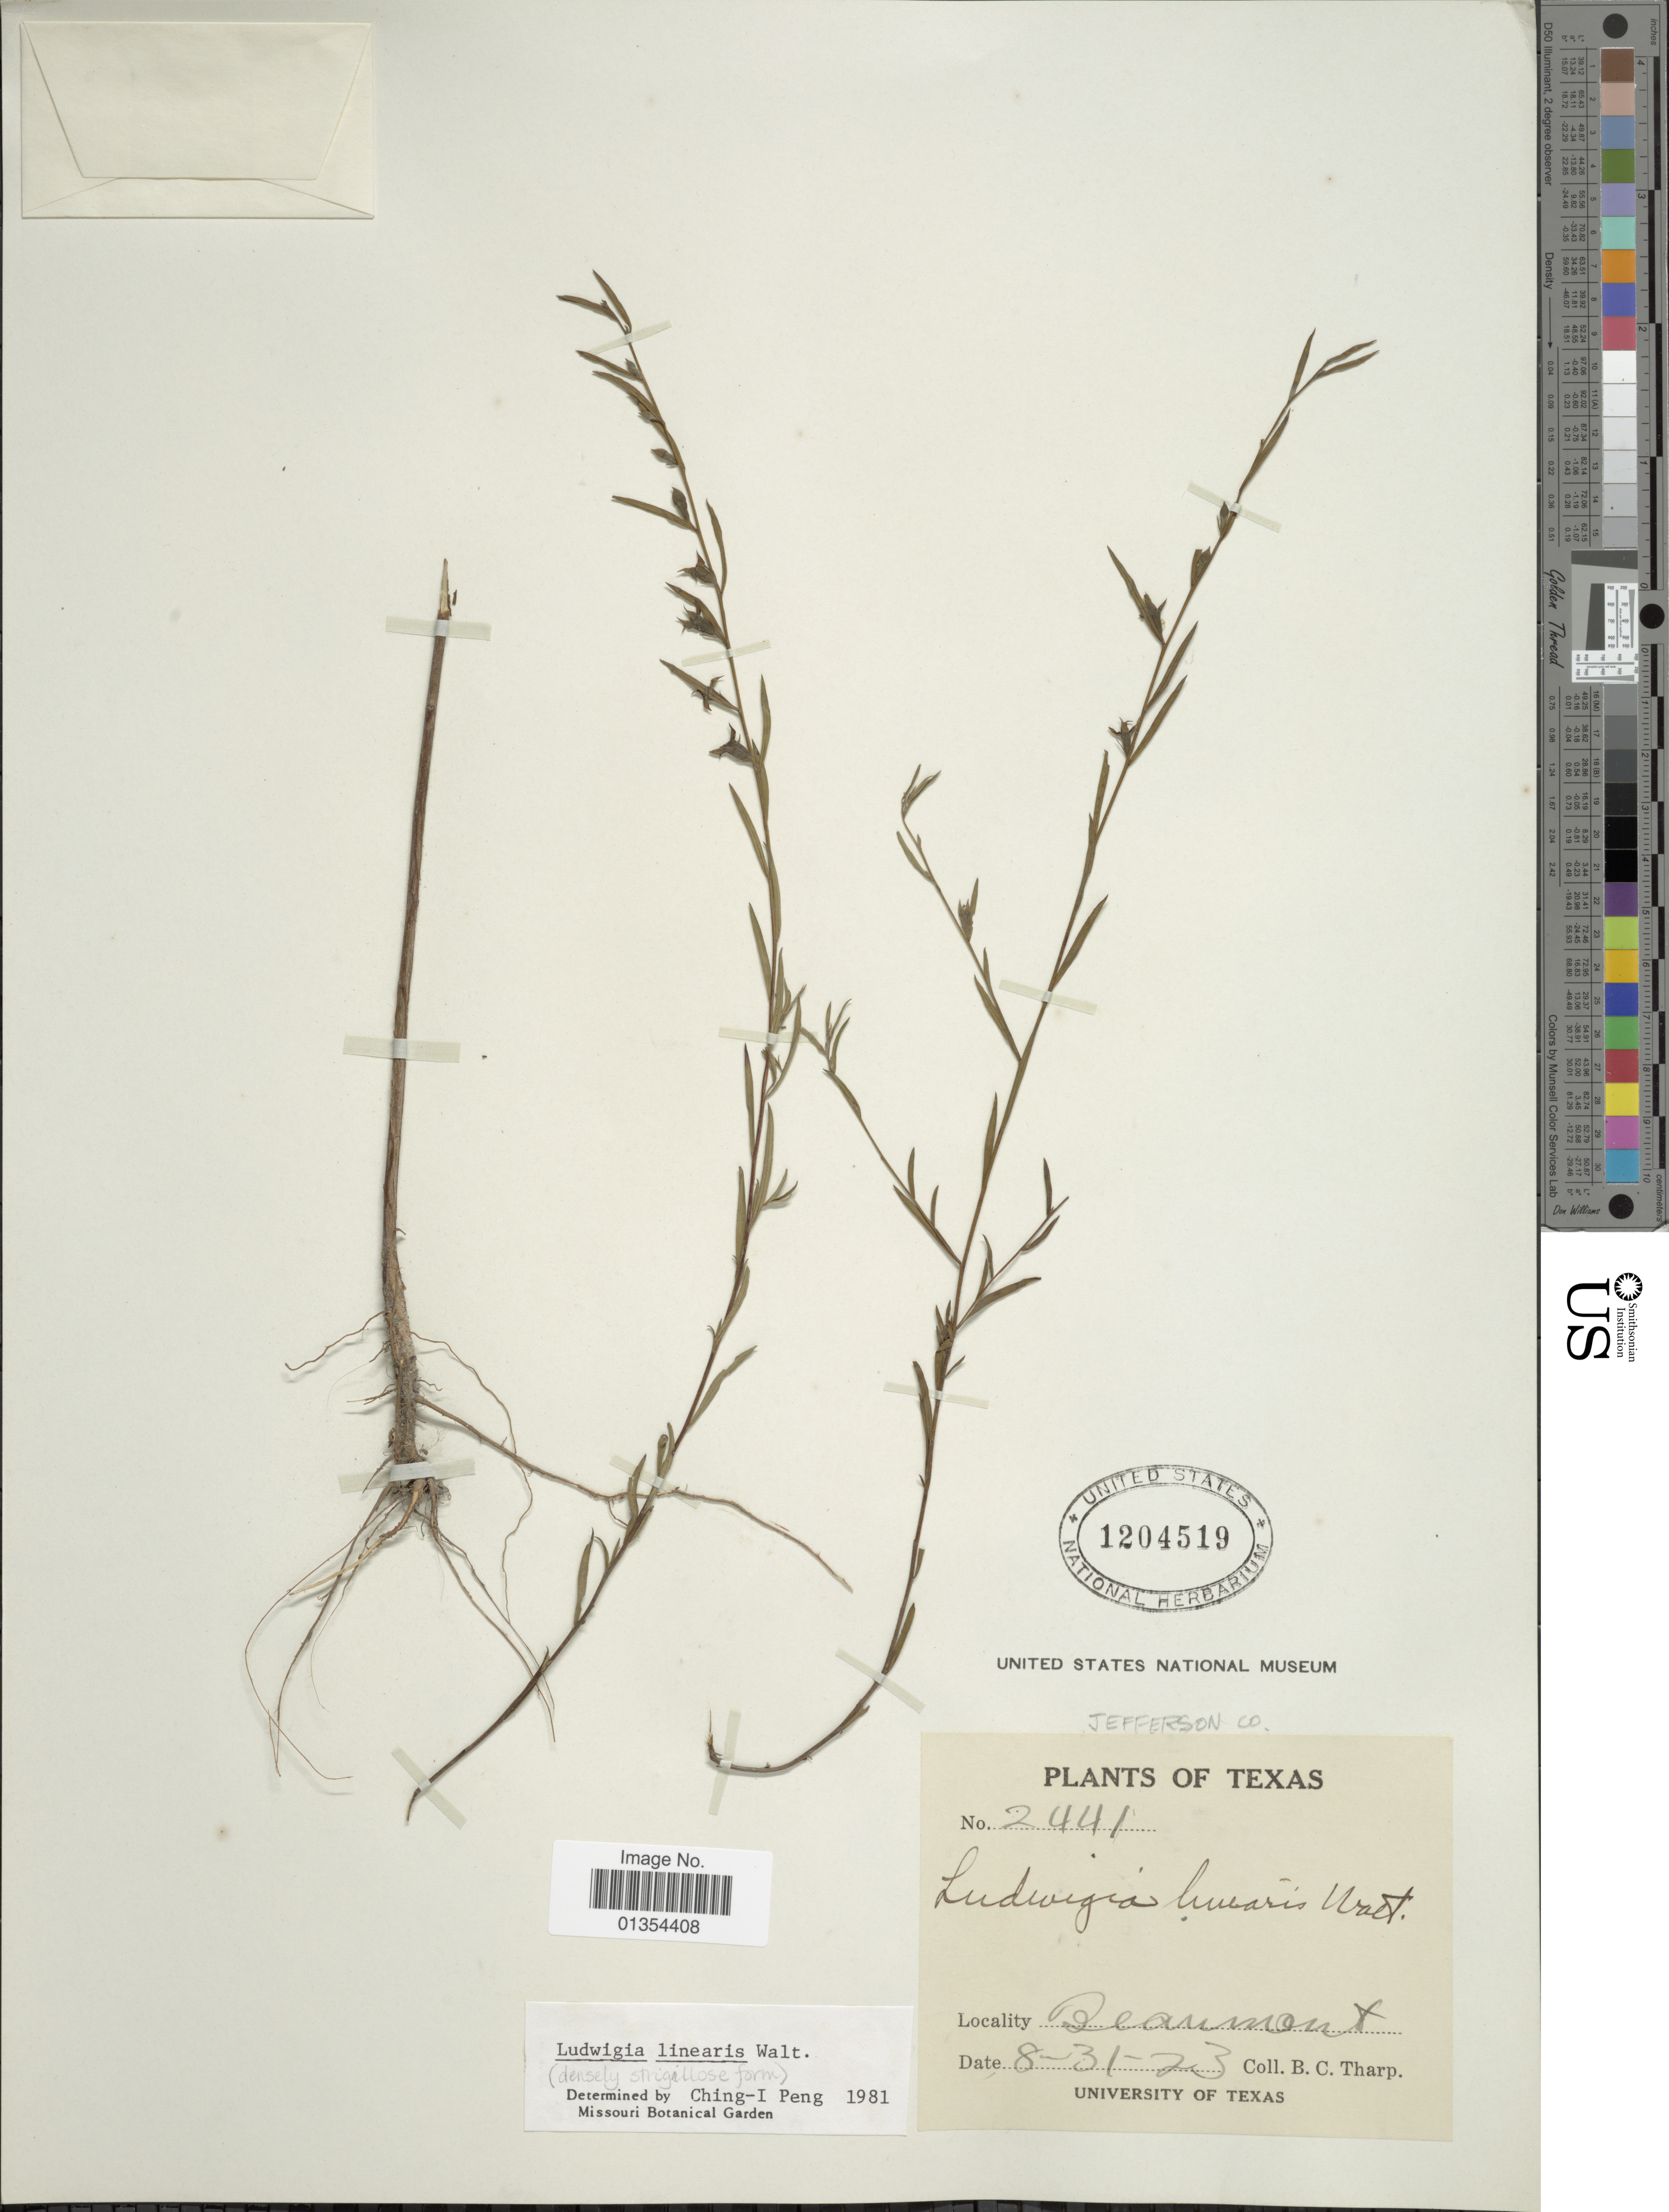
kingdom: Plantae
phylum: Tracheophyta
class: Magnoliopsida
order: Myrtales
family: Onagraceae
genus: Ludwigia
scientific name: Ludwigia linearis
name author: Walter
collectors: B. C. Tharp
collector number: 2441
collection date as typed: Transcribed d/m/y: 31/8/23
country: United States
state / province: Texas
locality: Beaumont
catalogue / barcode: US 1204519